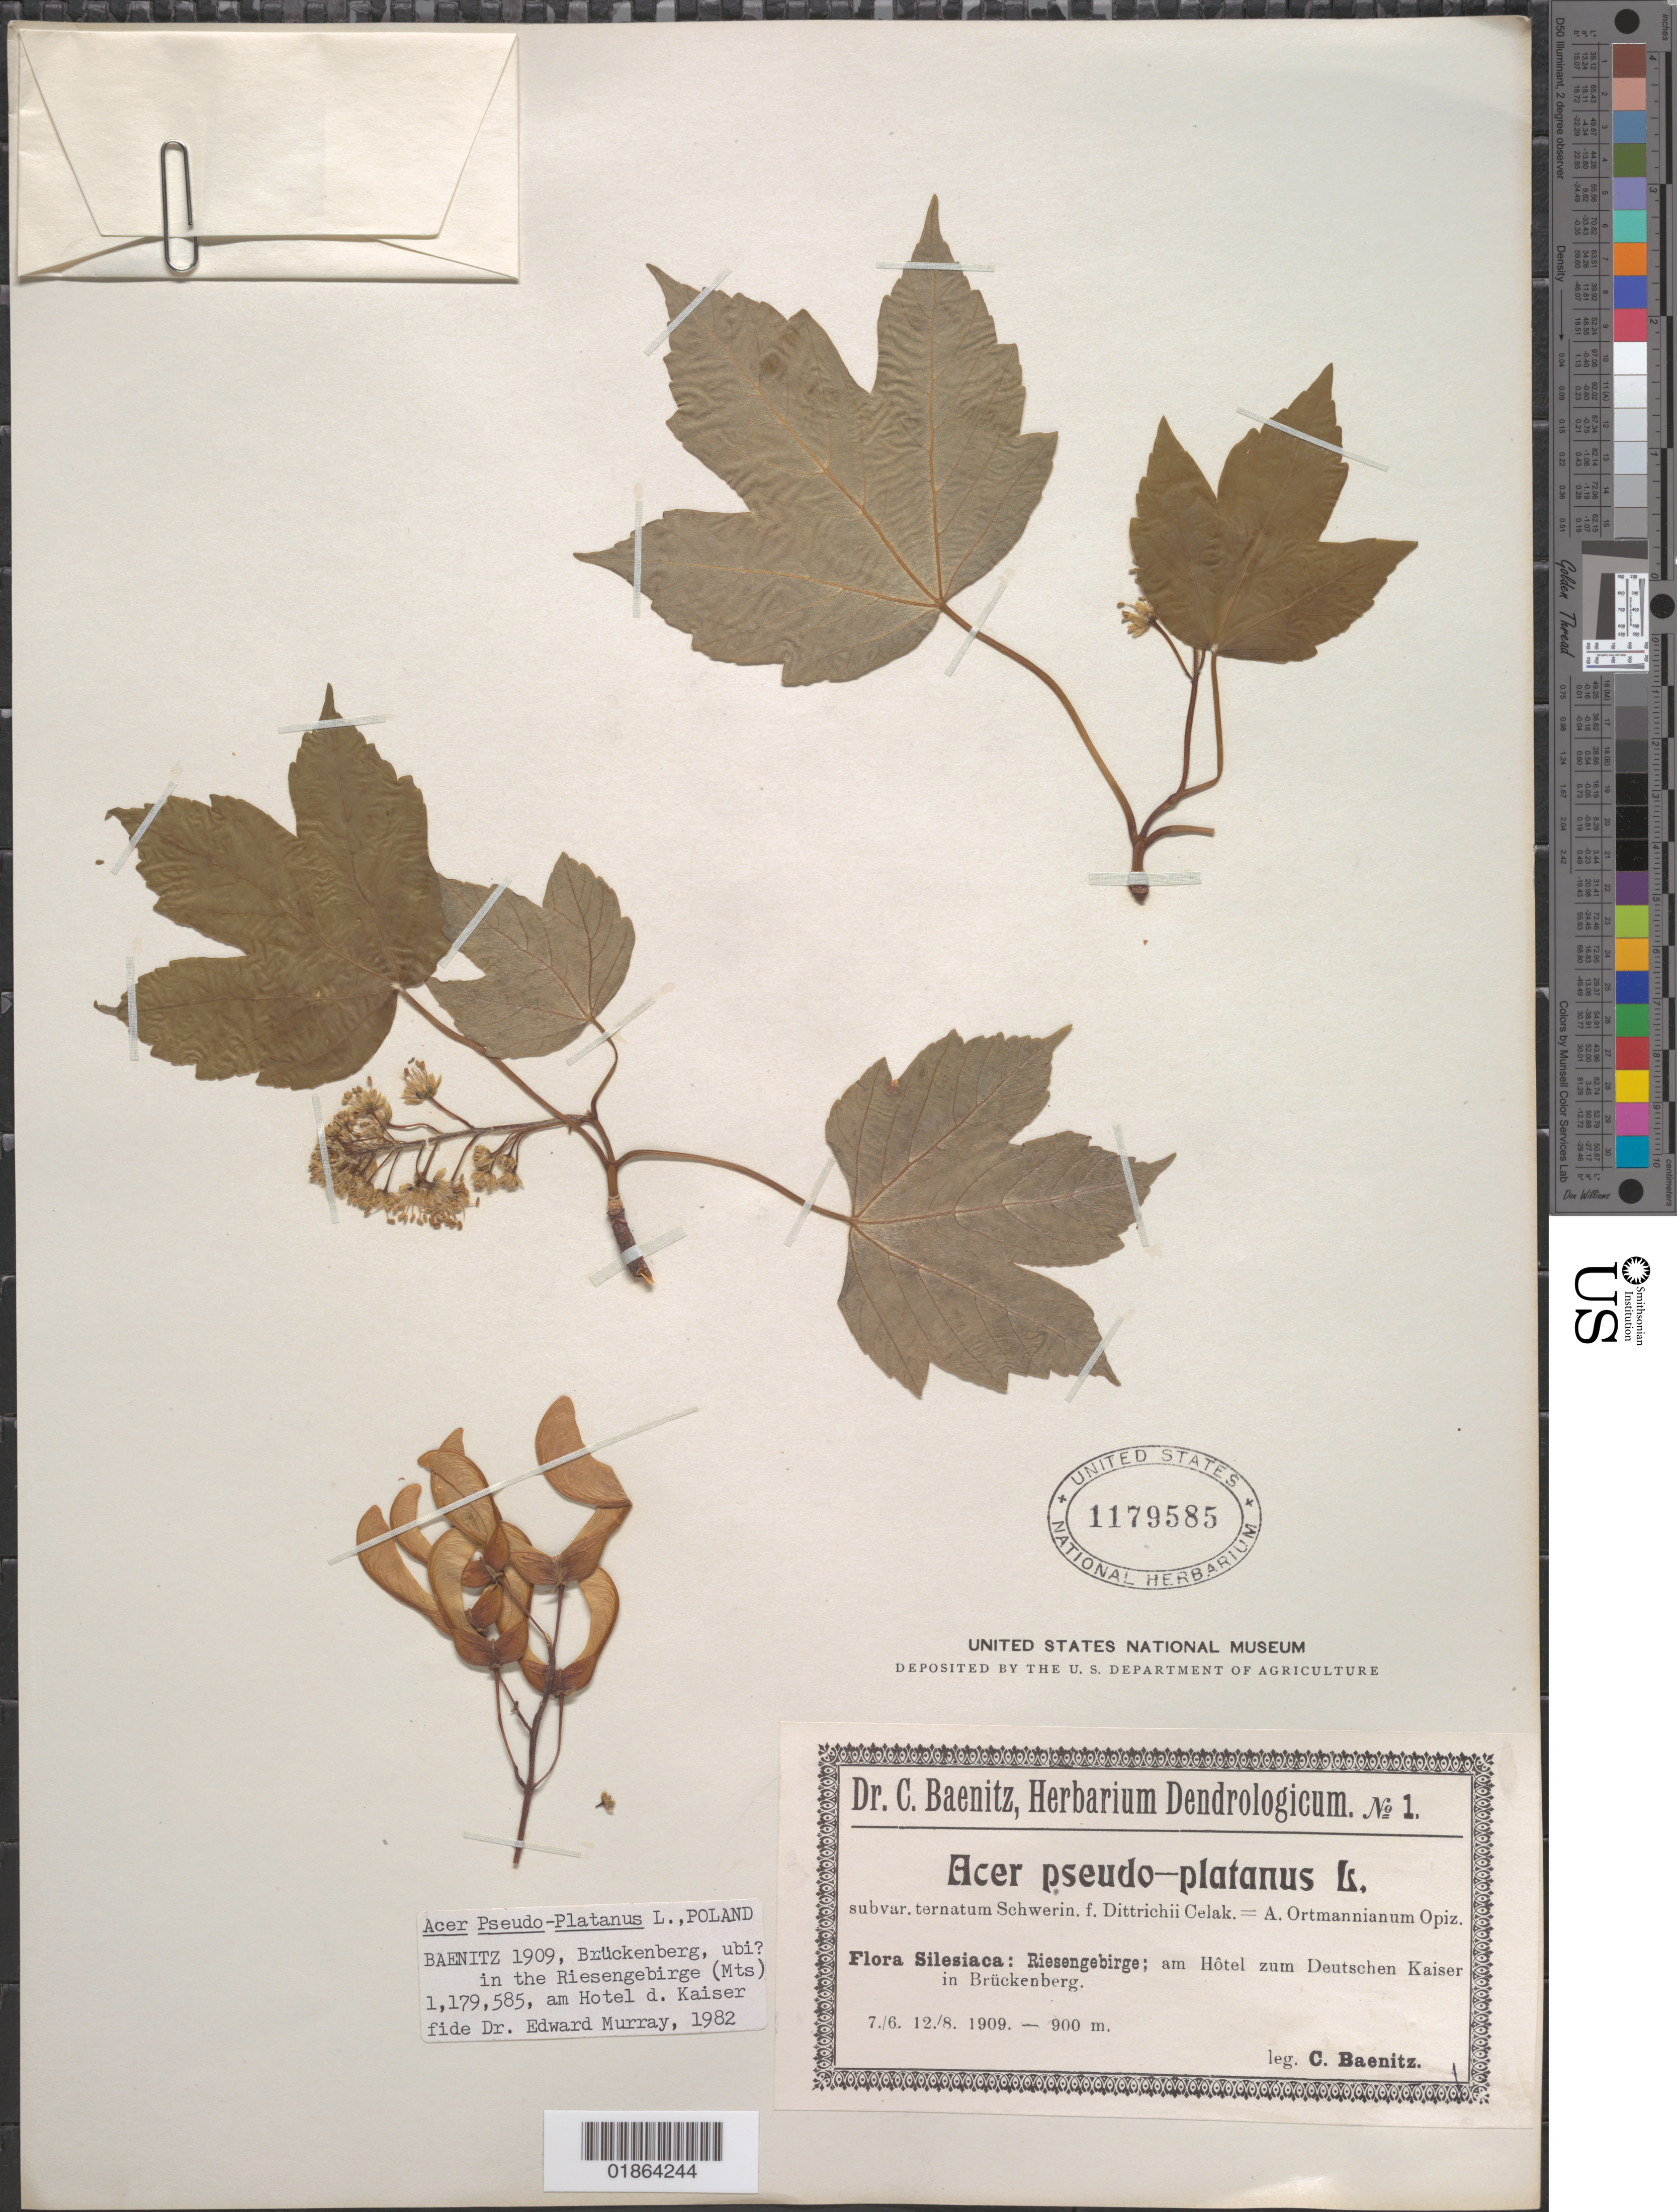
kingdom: Plantae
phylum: Tracheophyta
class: Magnoliopsida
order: Sapindales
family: Sapindaceae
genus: Acer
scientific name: Acer pseudoplatanus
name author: L.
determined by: Murray, Edward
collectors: C. G. Baenitz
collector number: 1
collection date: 1909-06-07,1909-08-12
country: Poland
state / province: Dolnoslaskie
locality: Silesiaca: Riesengebirge; am Hôtel zum Deutschen Kaiser in Brükenberg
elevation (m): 900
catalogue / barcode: US 1179585